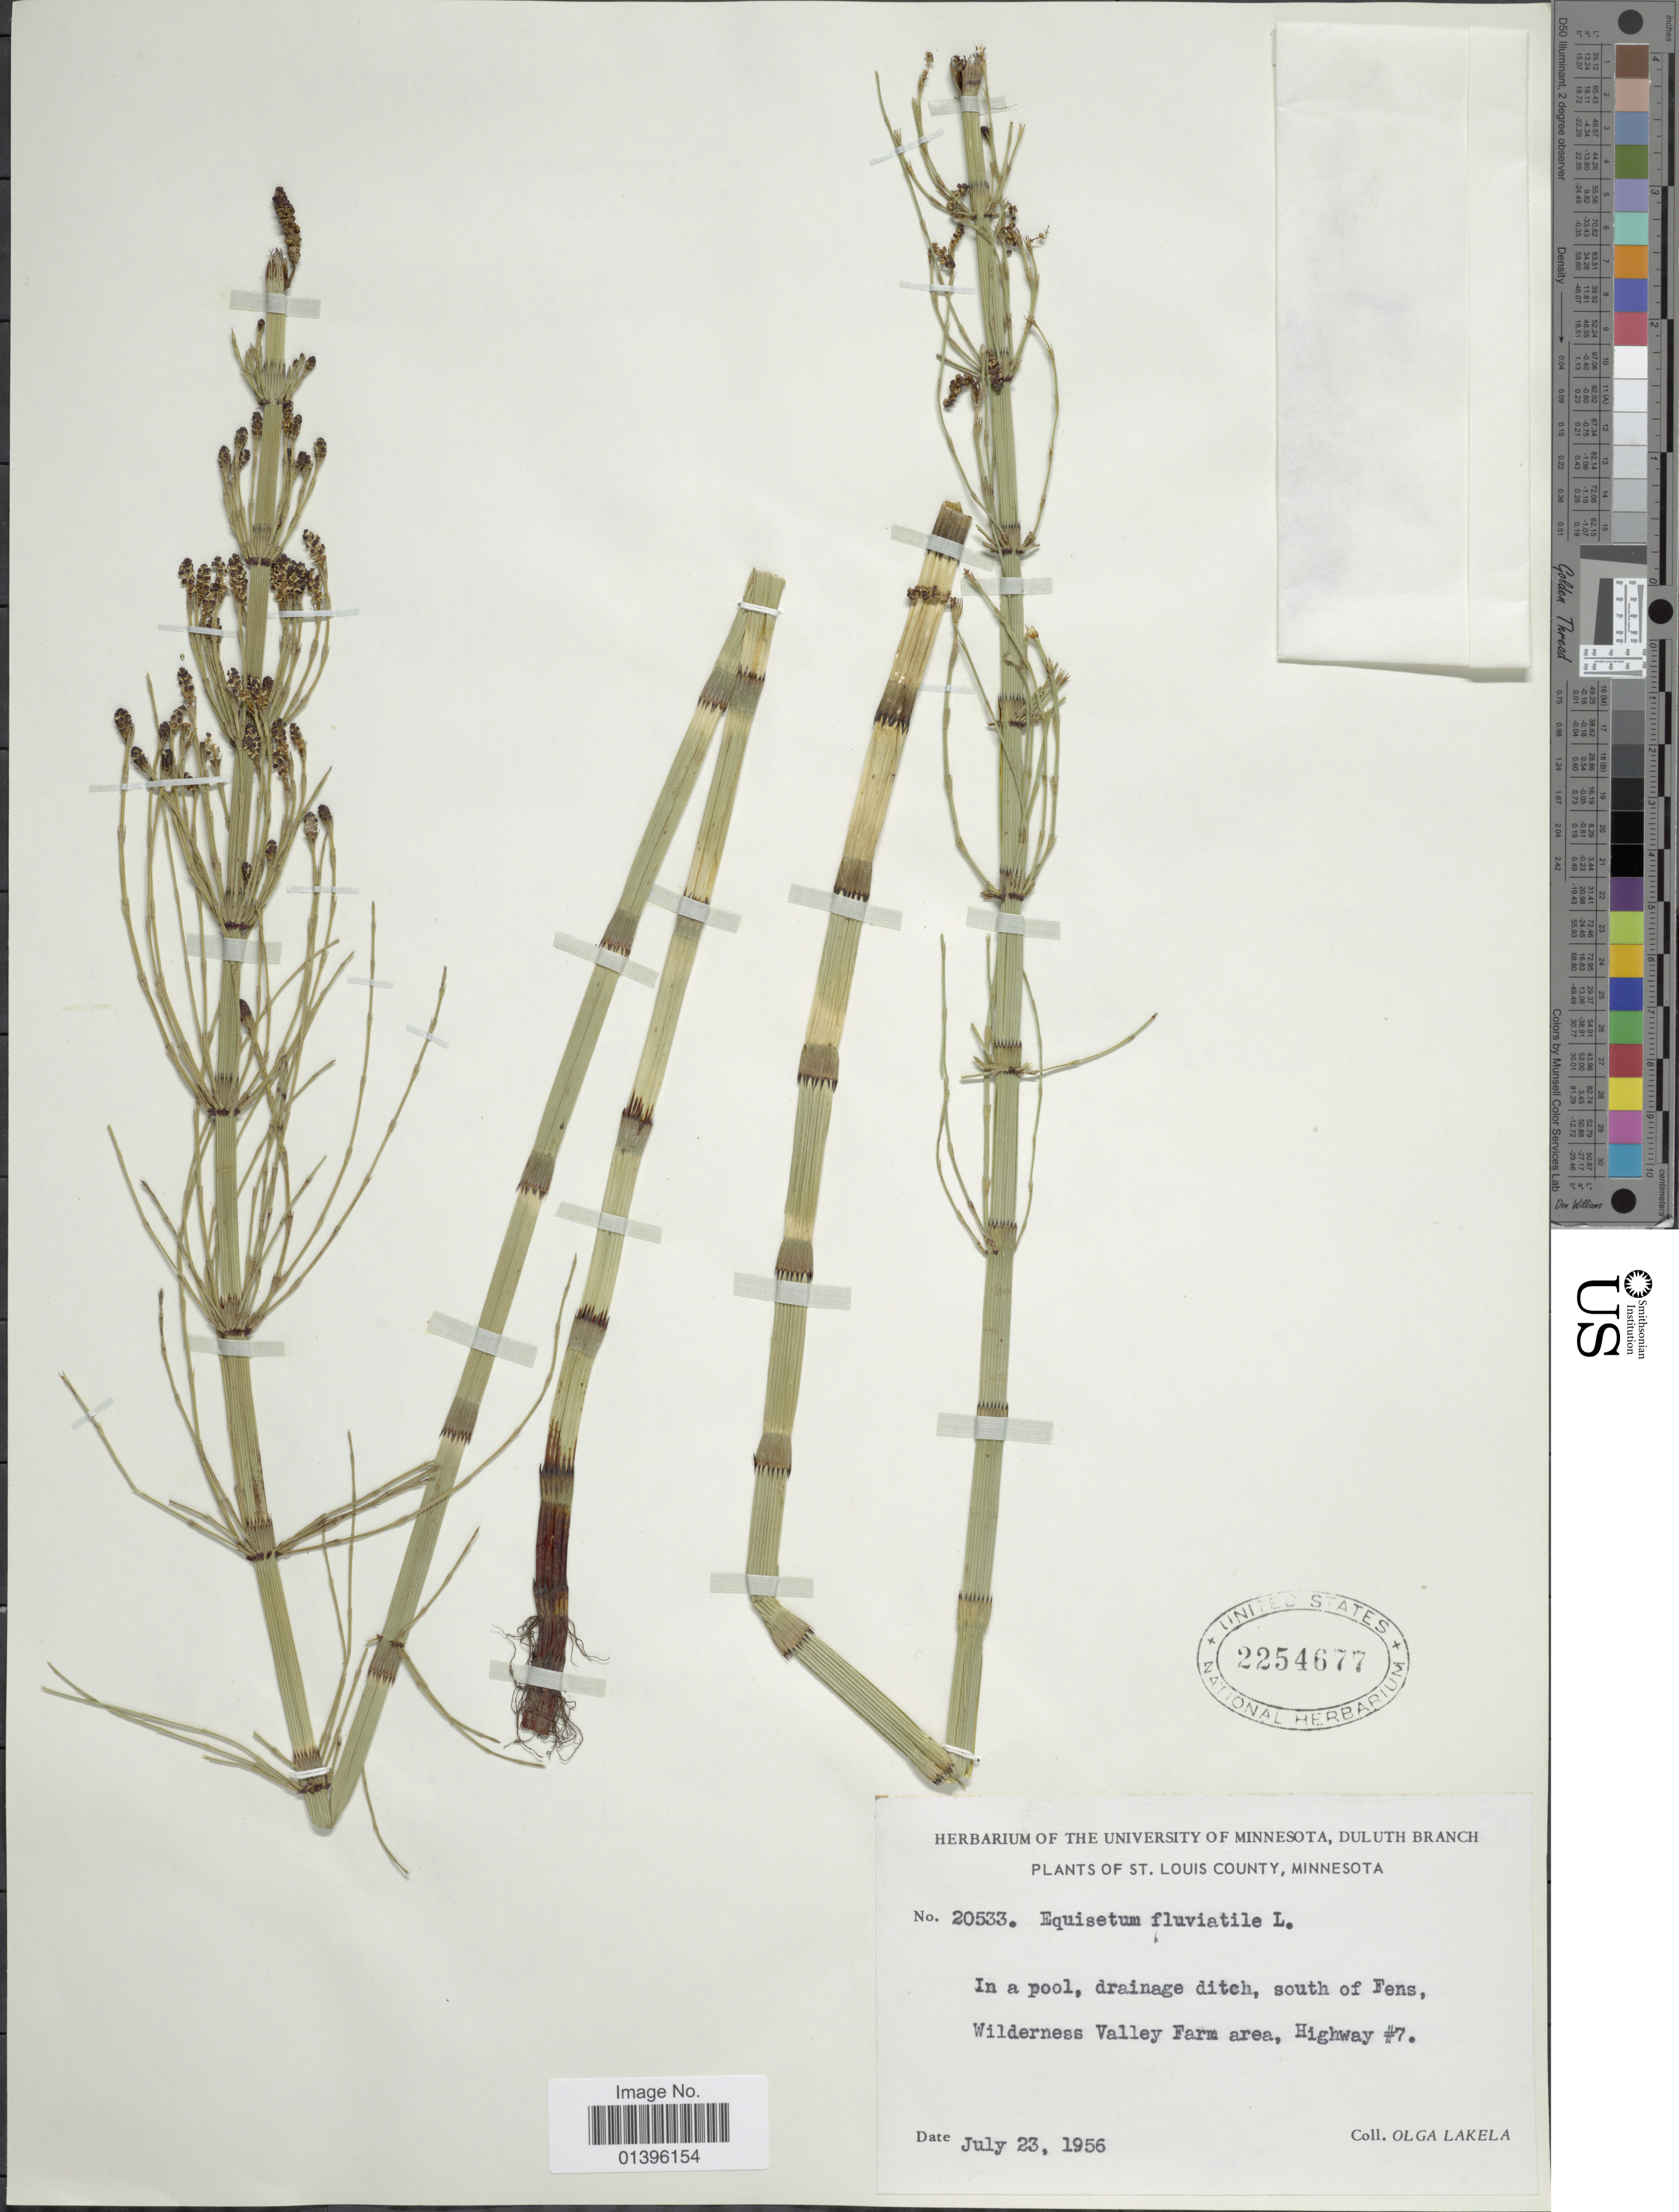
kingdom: Plantae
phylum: Tracheophyta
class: Polypodiopsida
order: Equisetales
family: Equisetaceae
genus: Equisetum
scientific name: Equisetum fluviatile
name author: L.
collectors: O. K. Lakela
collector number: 20533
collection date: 1956-07-23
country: United States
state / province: Minnesota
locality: St. Louis County. In a pool, drainage ditch, south of Fens, Wilderness Valley Farm area, Highway #7.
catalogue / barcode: US 2254677